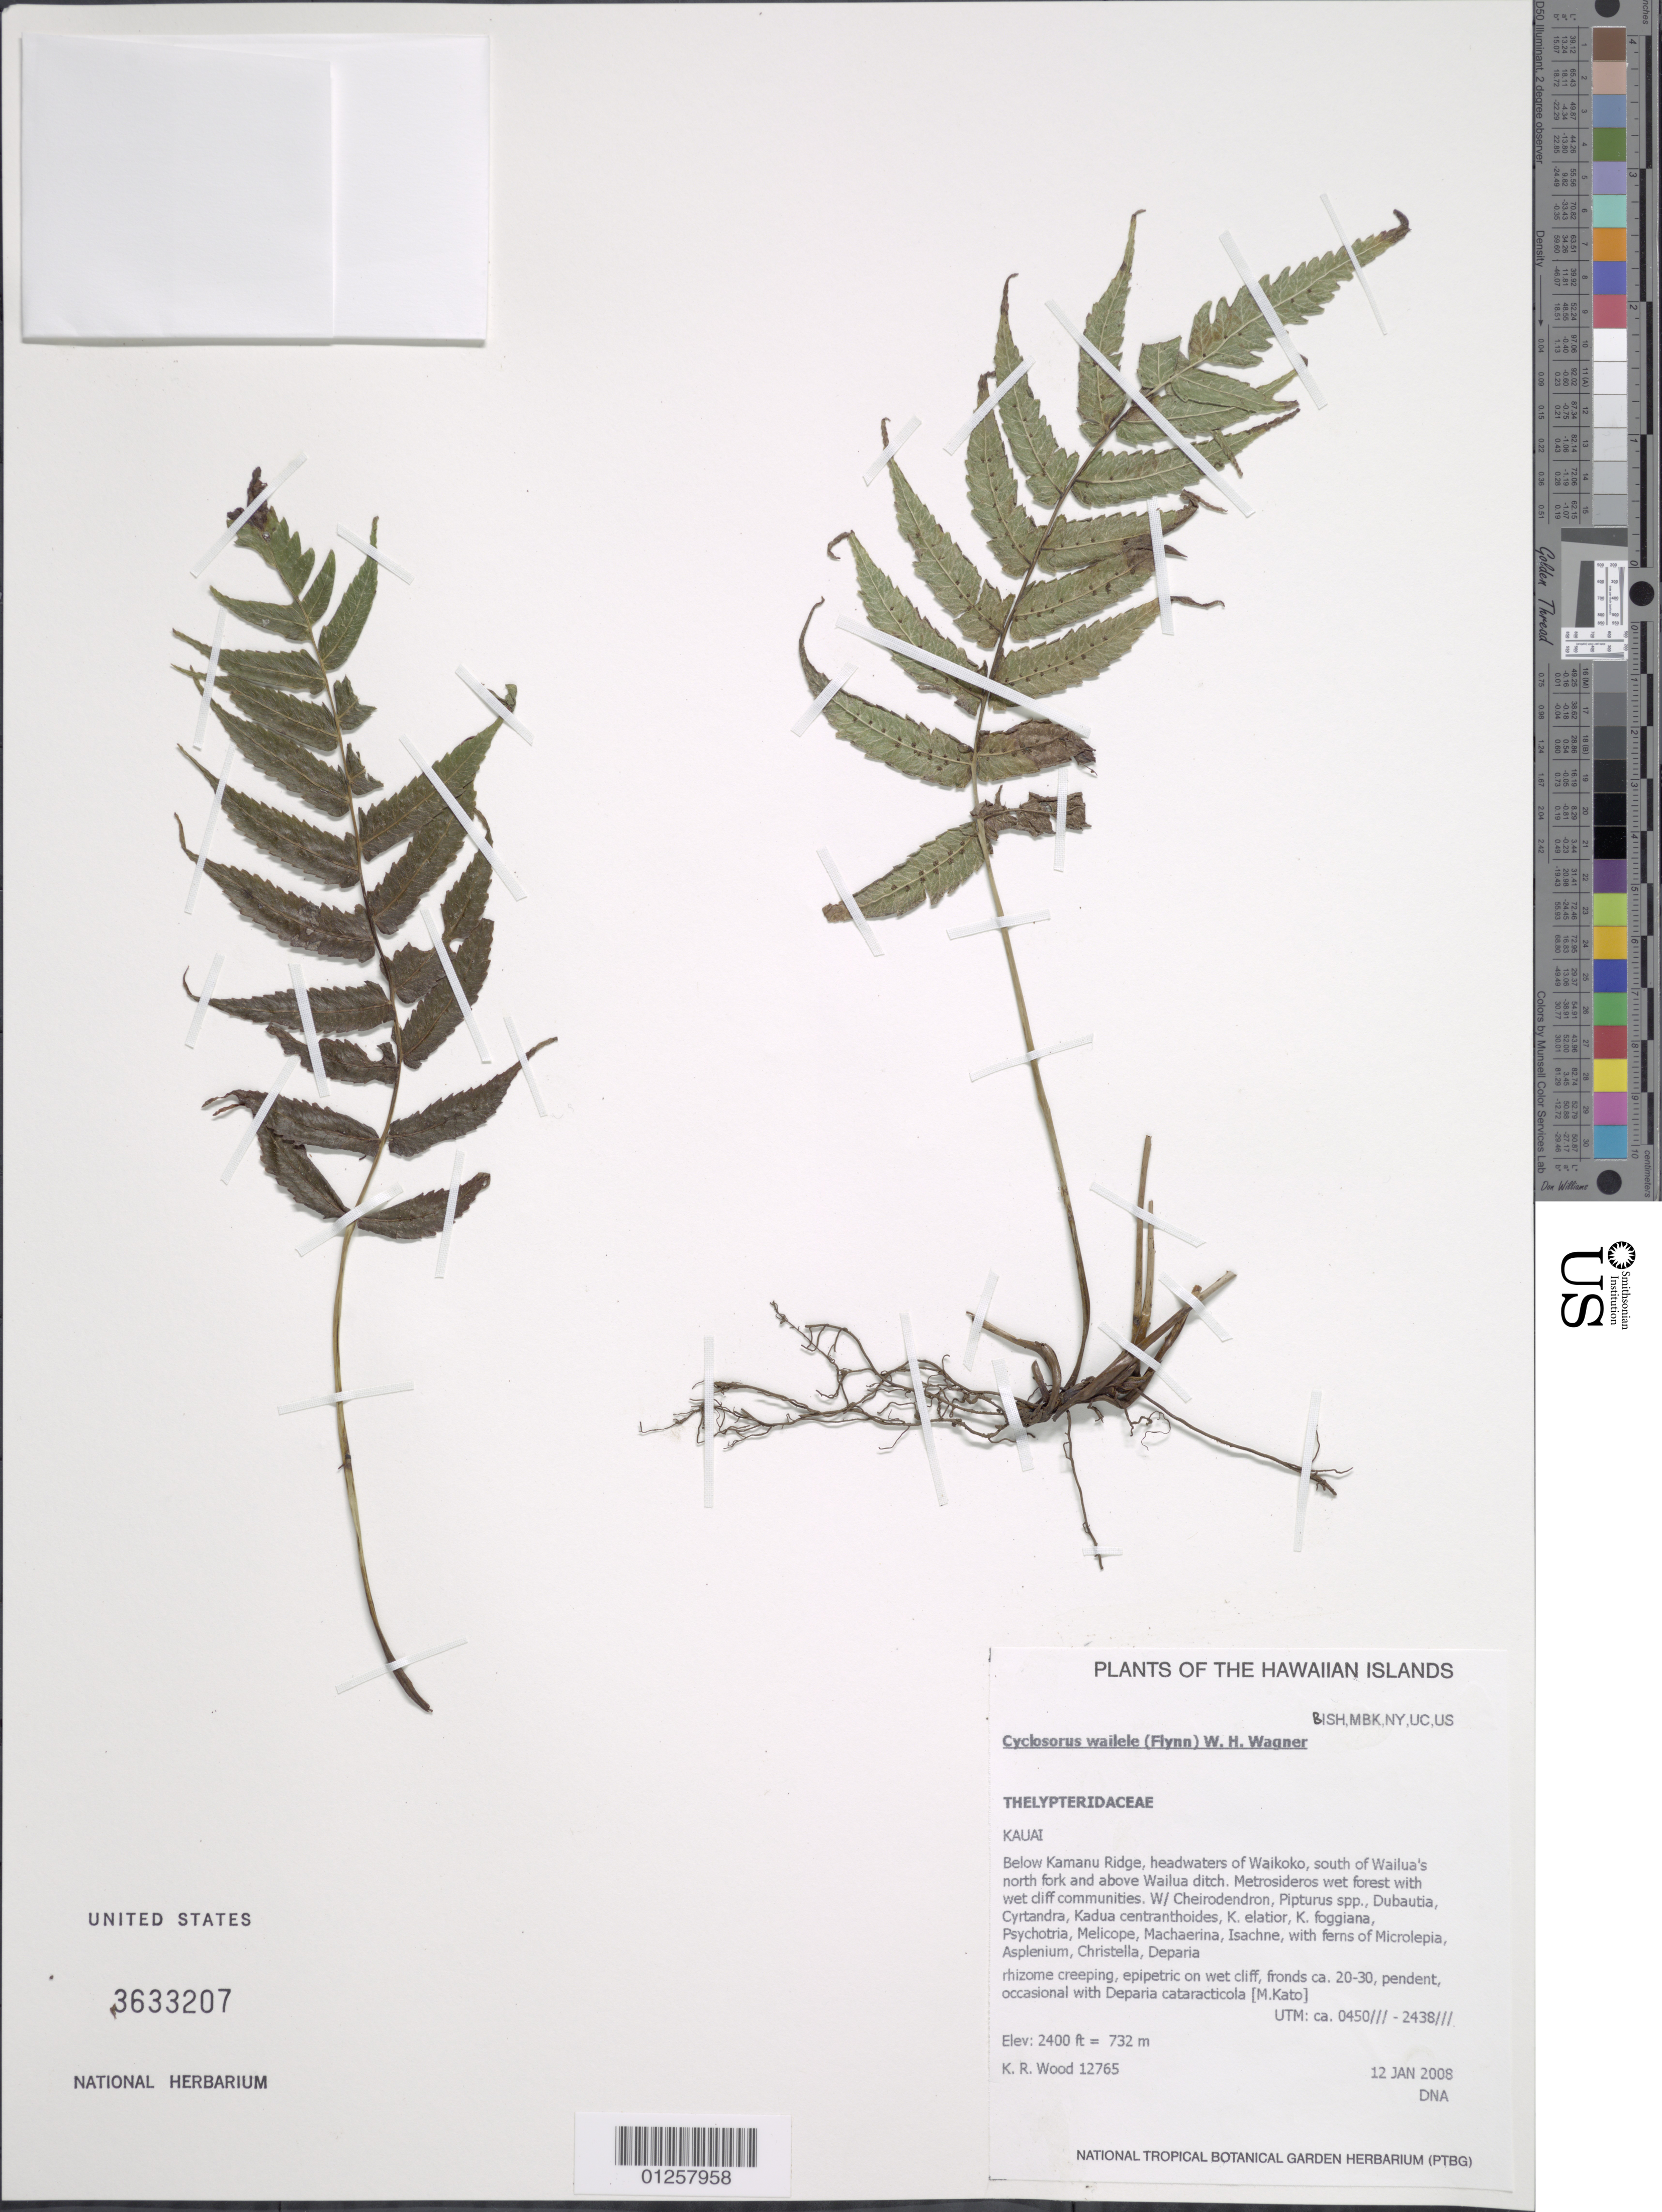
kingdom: Plantae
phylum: Tracheophyta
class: Polypodiopsida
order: Polypodiales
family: Thelypteridaceae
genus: Christella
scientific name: Christella wailele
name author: (Flynn) D.D. Palmer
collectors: K. R. Wood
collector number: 12765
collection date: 2008-01-12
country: United States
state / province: Hawaii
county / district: Kauai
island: Kaua'i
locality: Below Kamanu Ridge, headwater of Waikoko, south of Wailua's north fork and above Wailua ditch.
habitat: On wet cliff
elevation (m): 732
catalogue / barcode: US 3633207